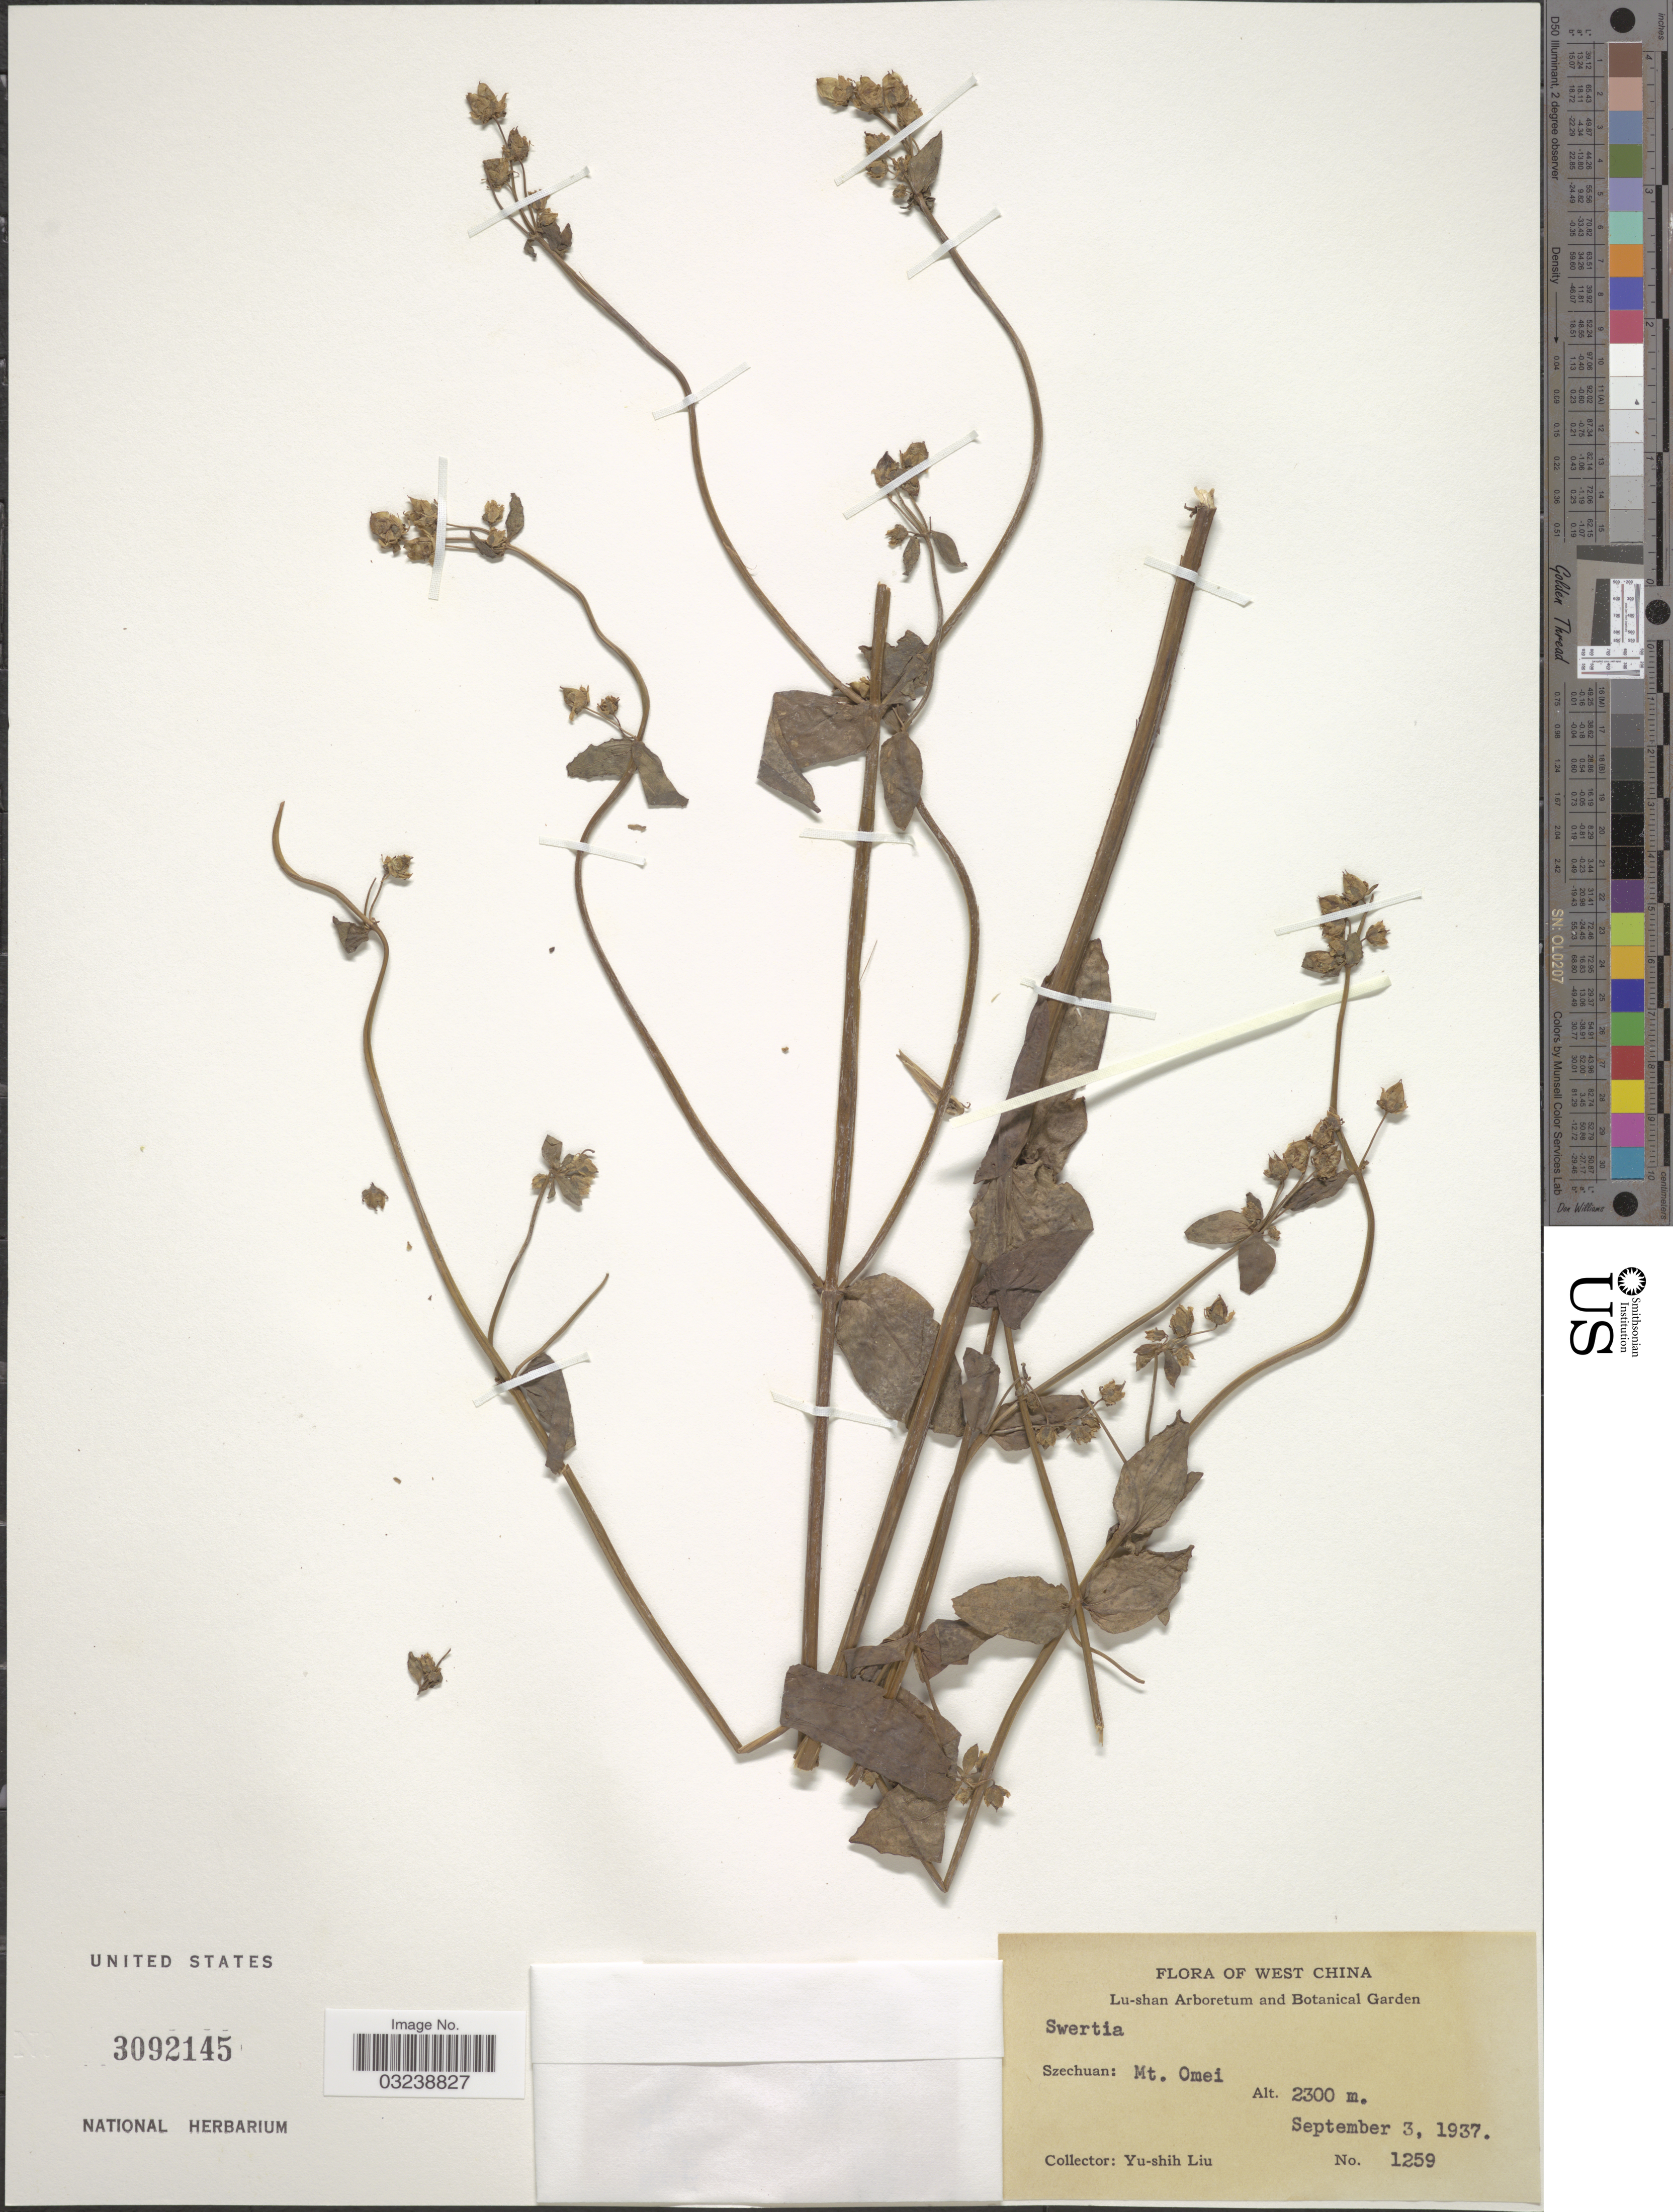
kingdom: Plantae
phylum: Tracheophyta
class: Magnoliopsida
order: Gentianales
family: Gentianaceae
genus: Swertia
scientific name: Swertia sp.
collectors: Y.-S. Liu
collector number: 1259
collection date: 1937-09-03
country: China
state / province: Sichuan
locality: West China. Szechuan: Mt. Omei.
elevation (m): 2300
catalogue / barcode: US 3092145